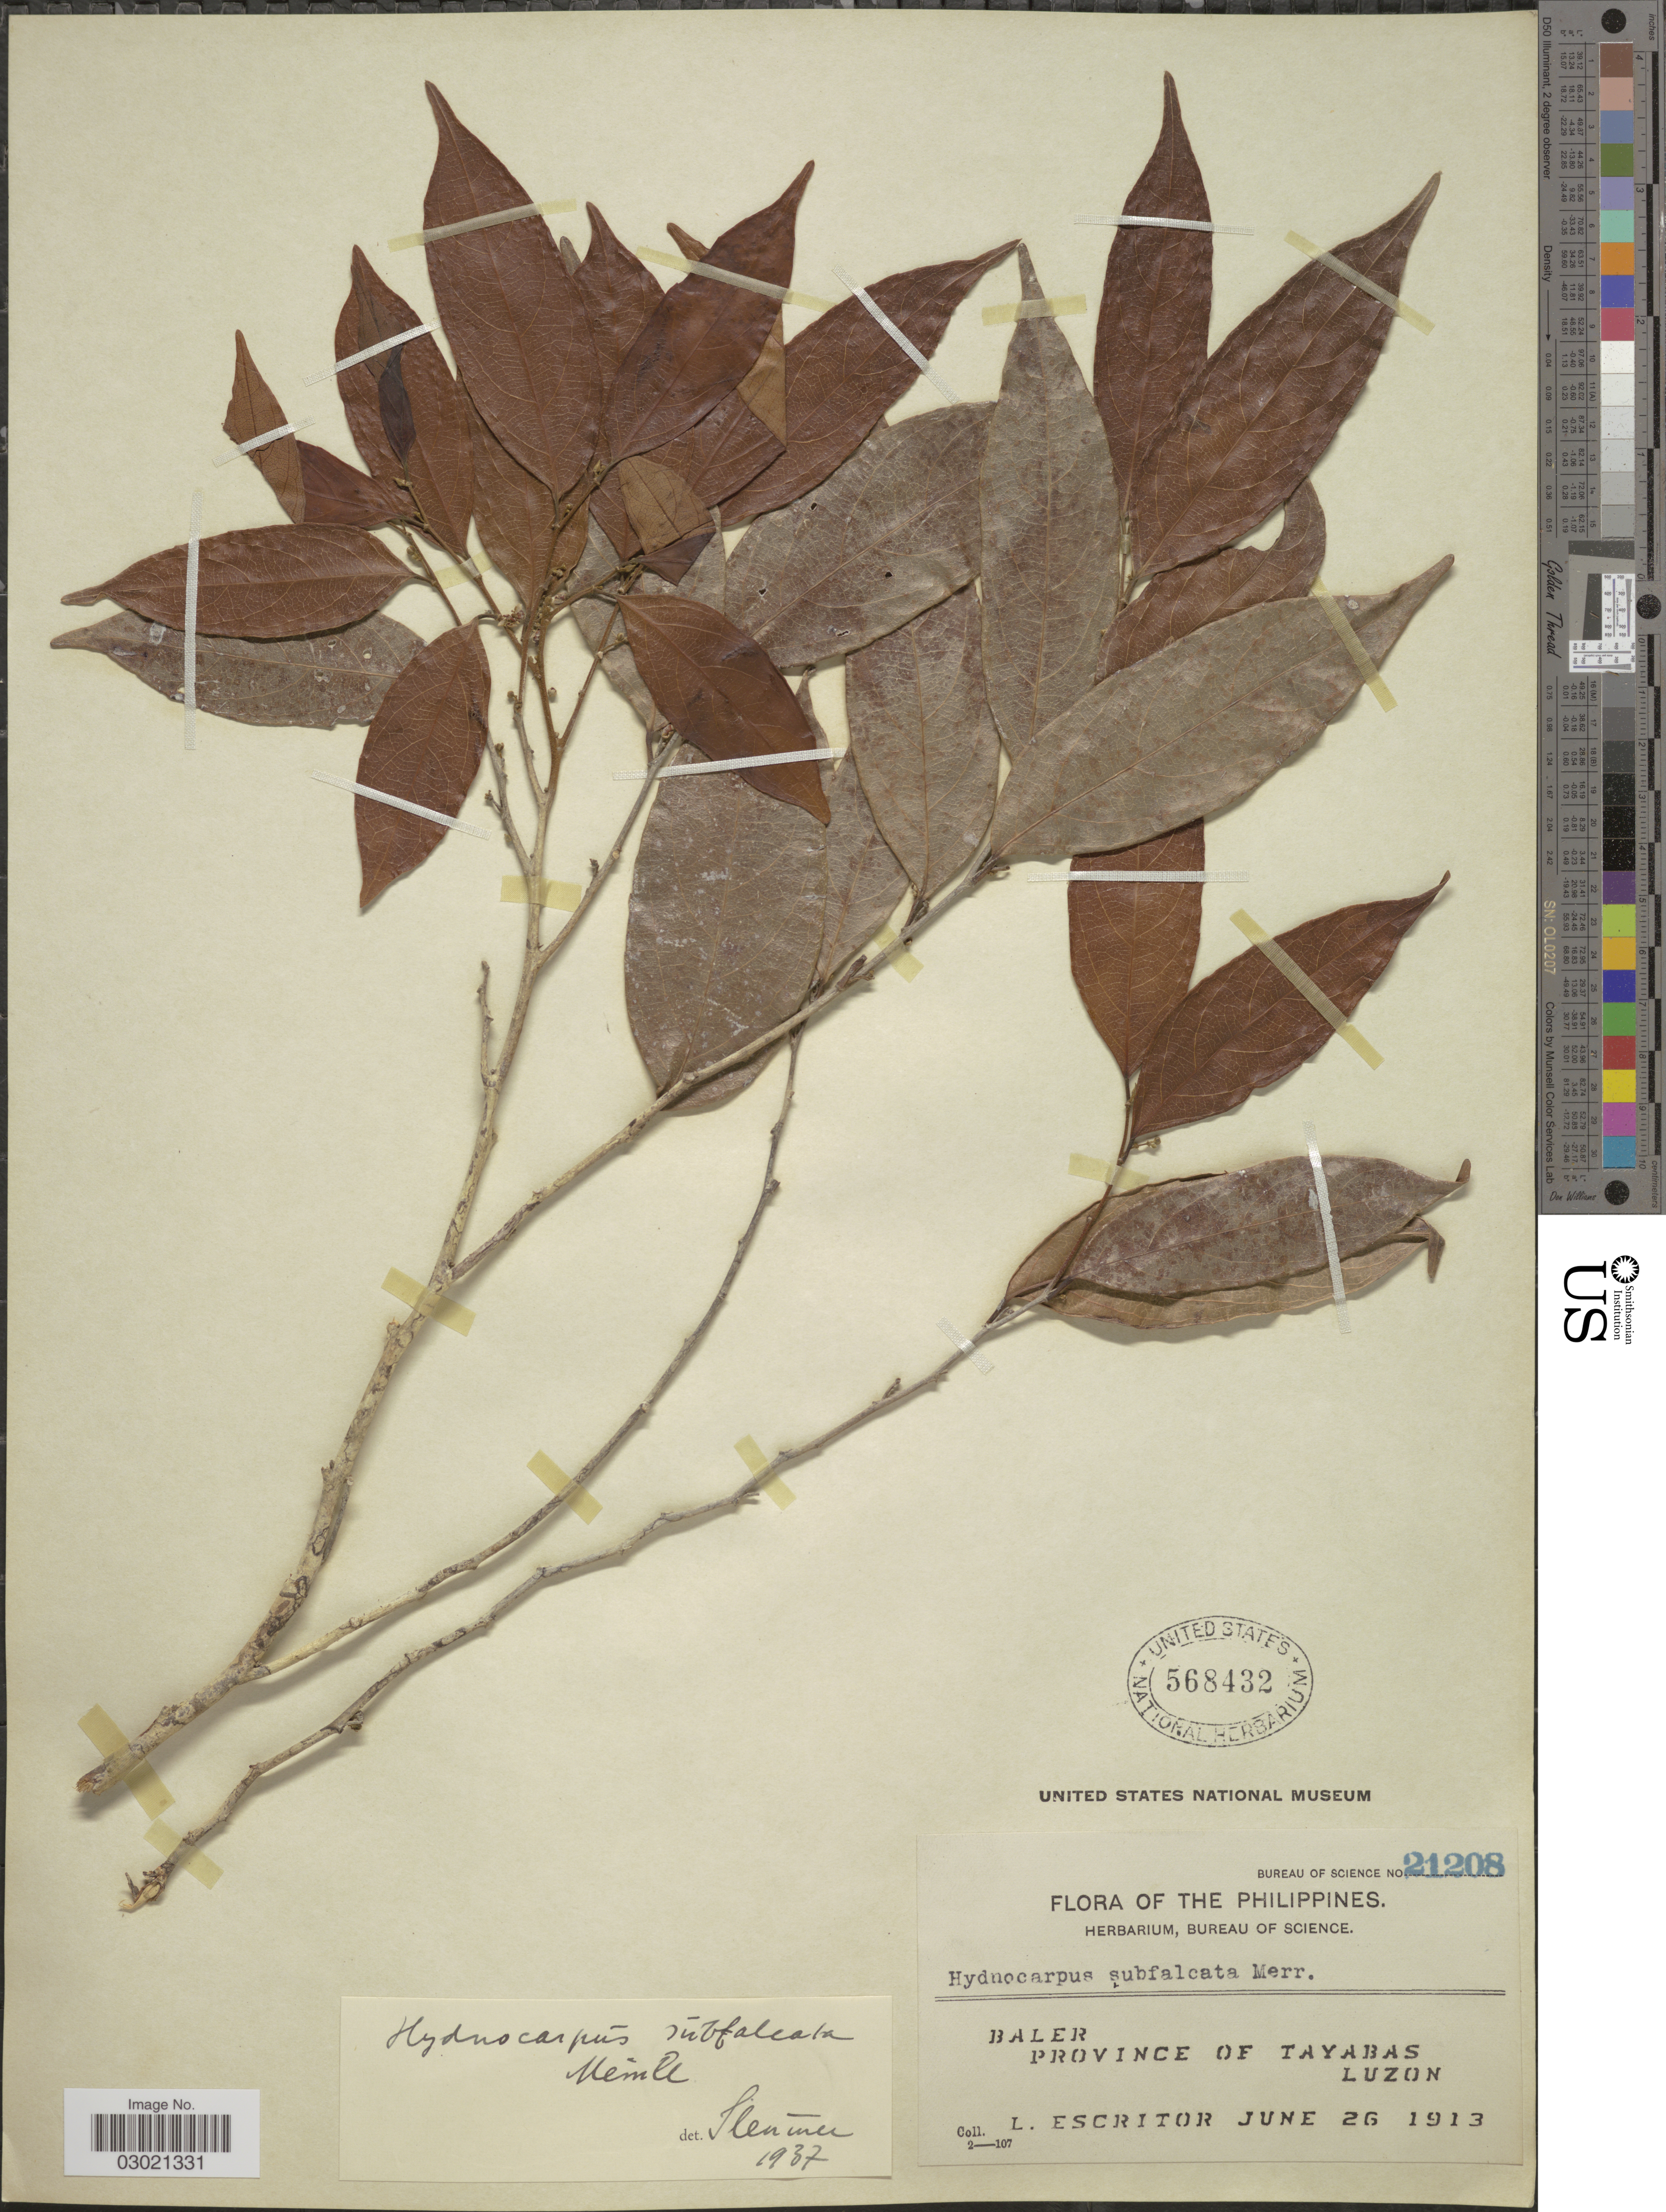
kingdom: Plantae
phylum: Tracheophyta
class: Magnoliopsida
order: Malpighiales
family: Achariaceae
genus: Hydnocarpus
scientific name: Hydnocarpus subfalcatus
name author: Merr.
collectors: L. Escritor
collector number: Bureau of Science 21208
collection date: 1913-06-26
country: Philippines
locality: Baler, Province of Tayabas. Luzon.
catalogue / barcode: US 568432